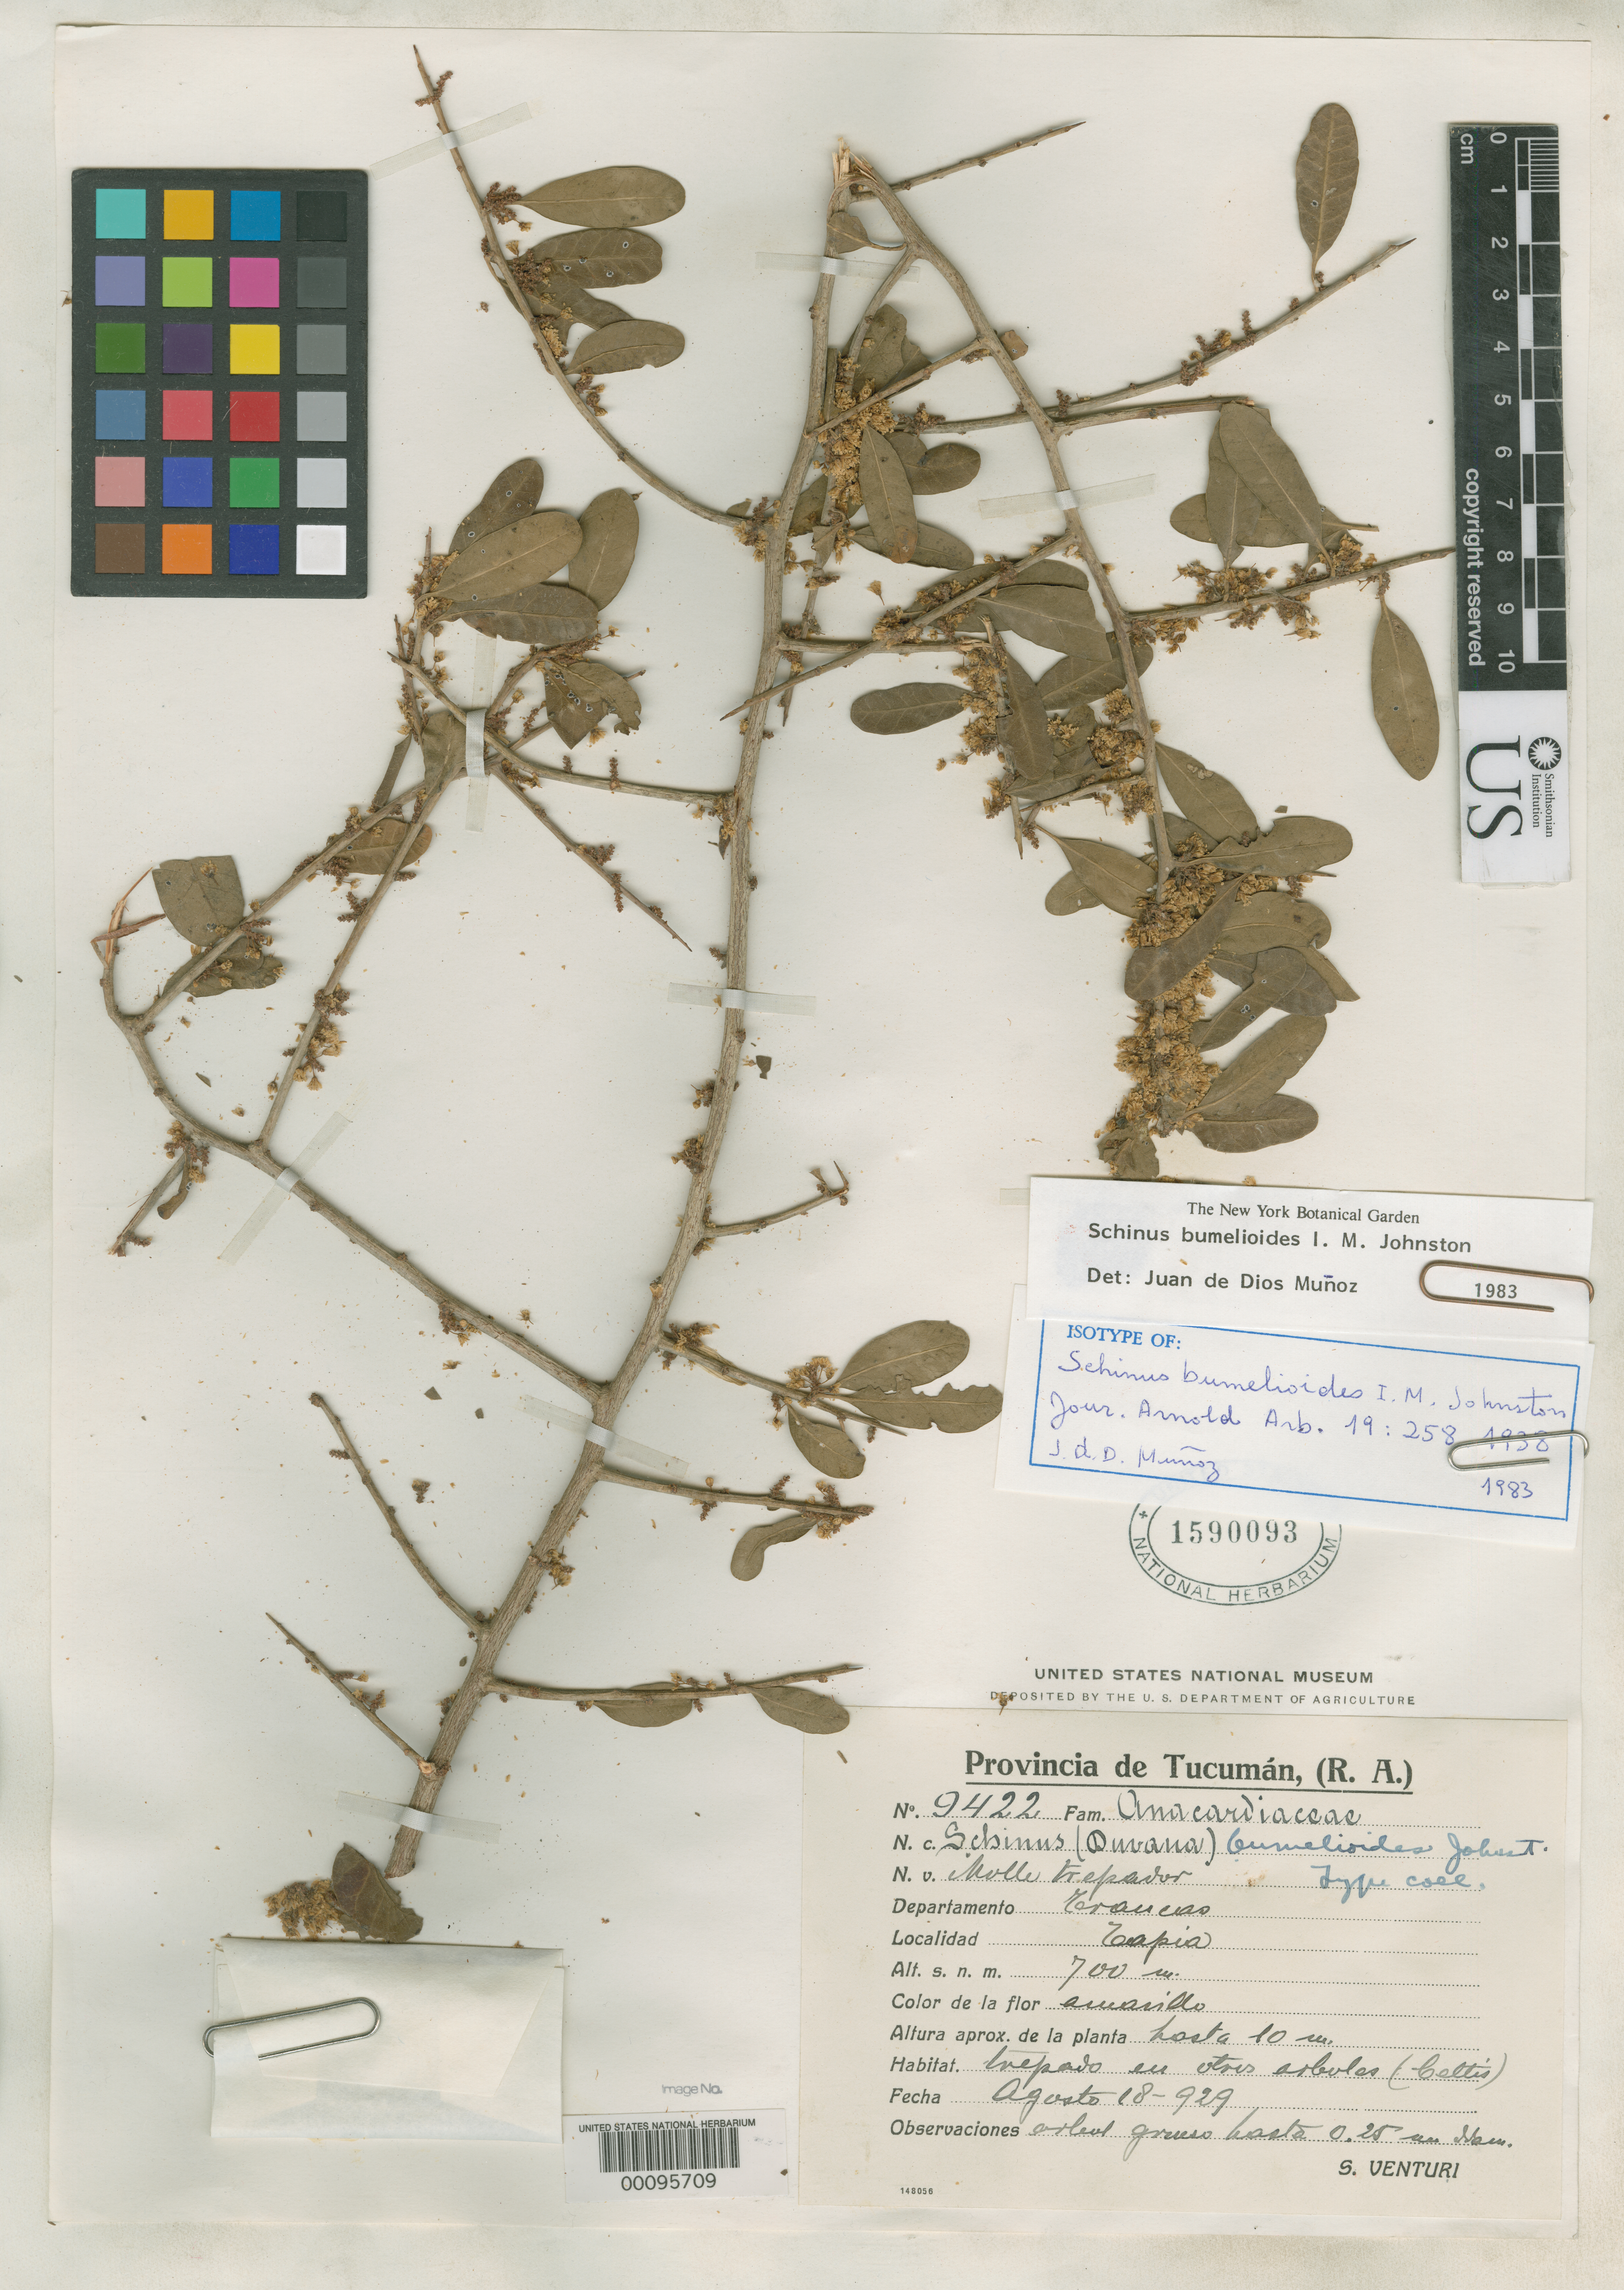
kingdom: Plantae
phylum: Tracheophyta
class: Magnoliopsida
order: Sapindales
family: Anacardiaceae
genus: Schinus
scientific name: Schinus bumelioides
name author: I.M. Johnst.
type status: Isotype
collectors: S. Venturi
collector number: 9422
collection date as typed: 18 Aug 1929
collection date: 1929-08-18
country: Argentina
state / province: Tucumán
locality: Tapia.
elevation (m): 700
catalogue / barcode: US 1590093